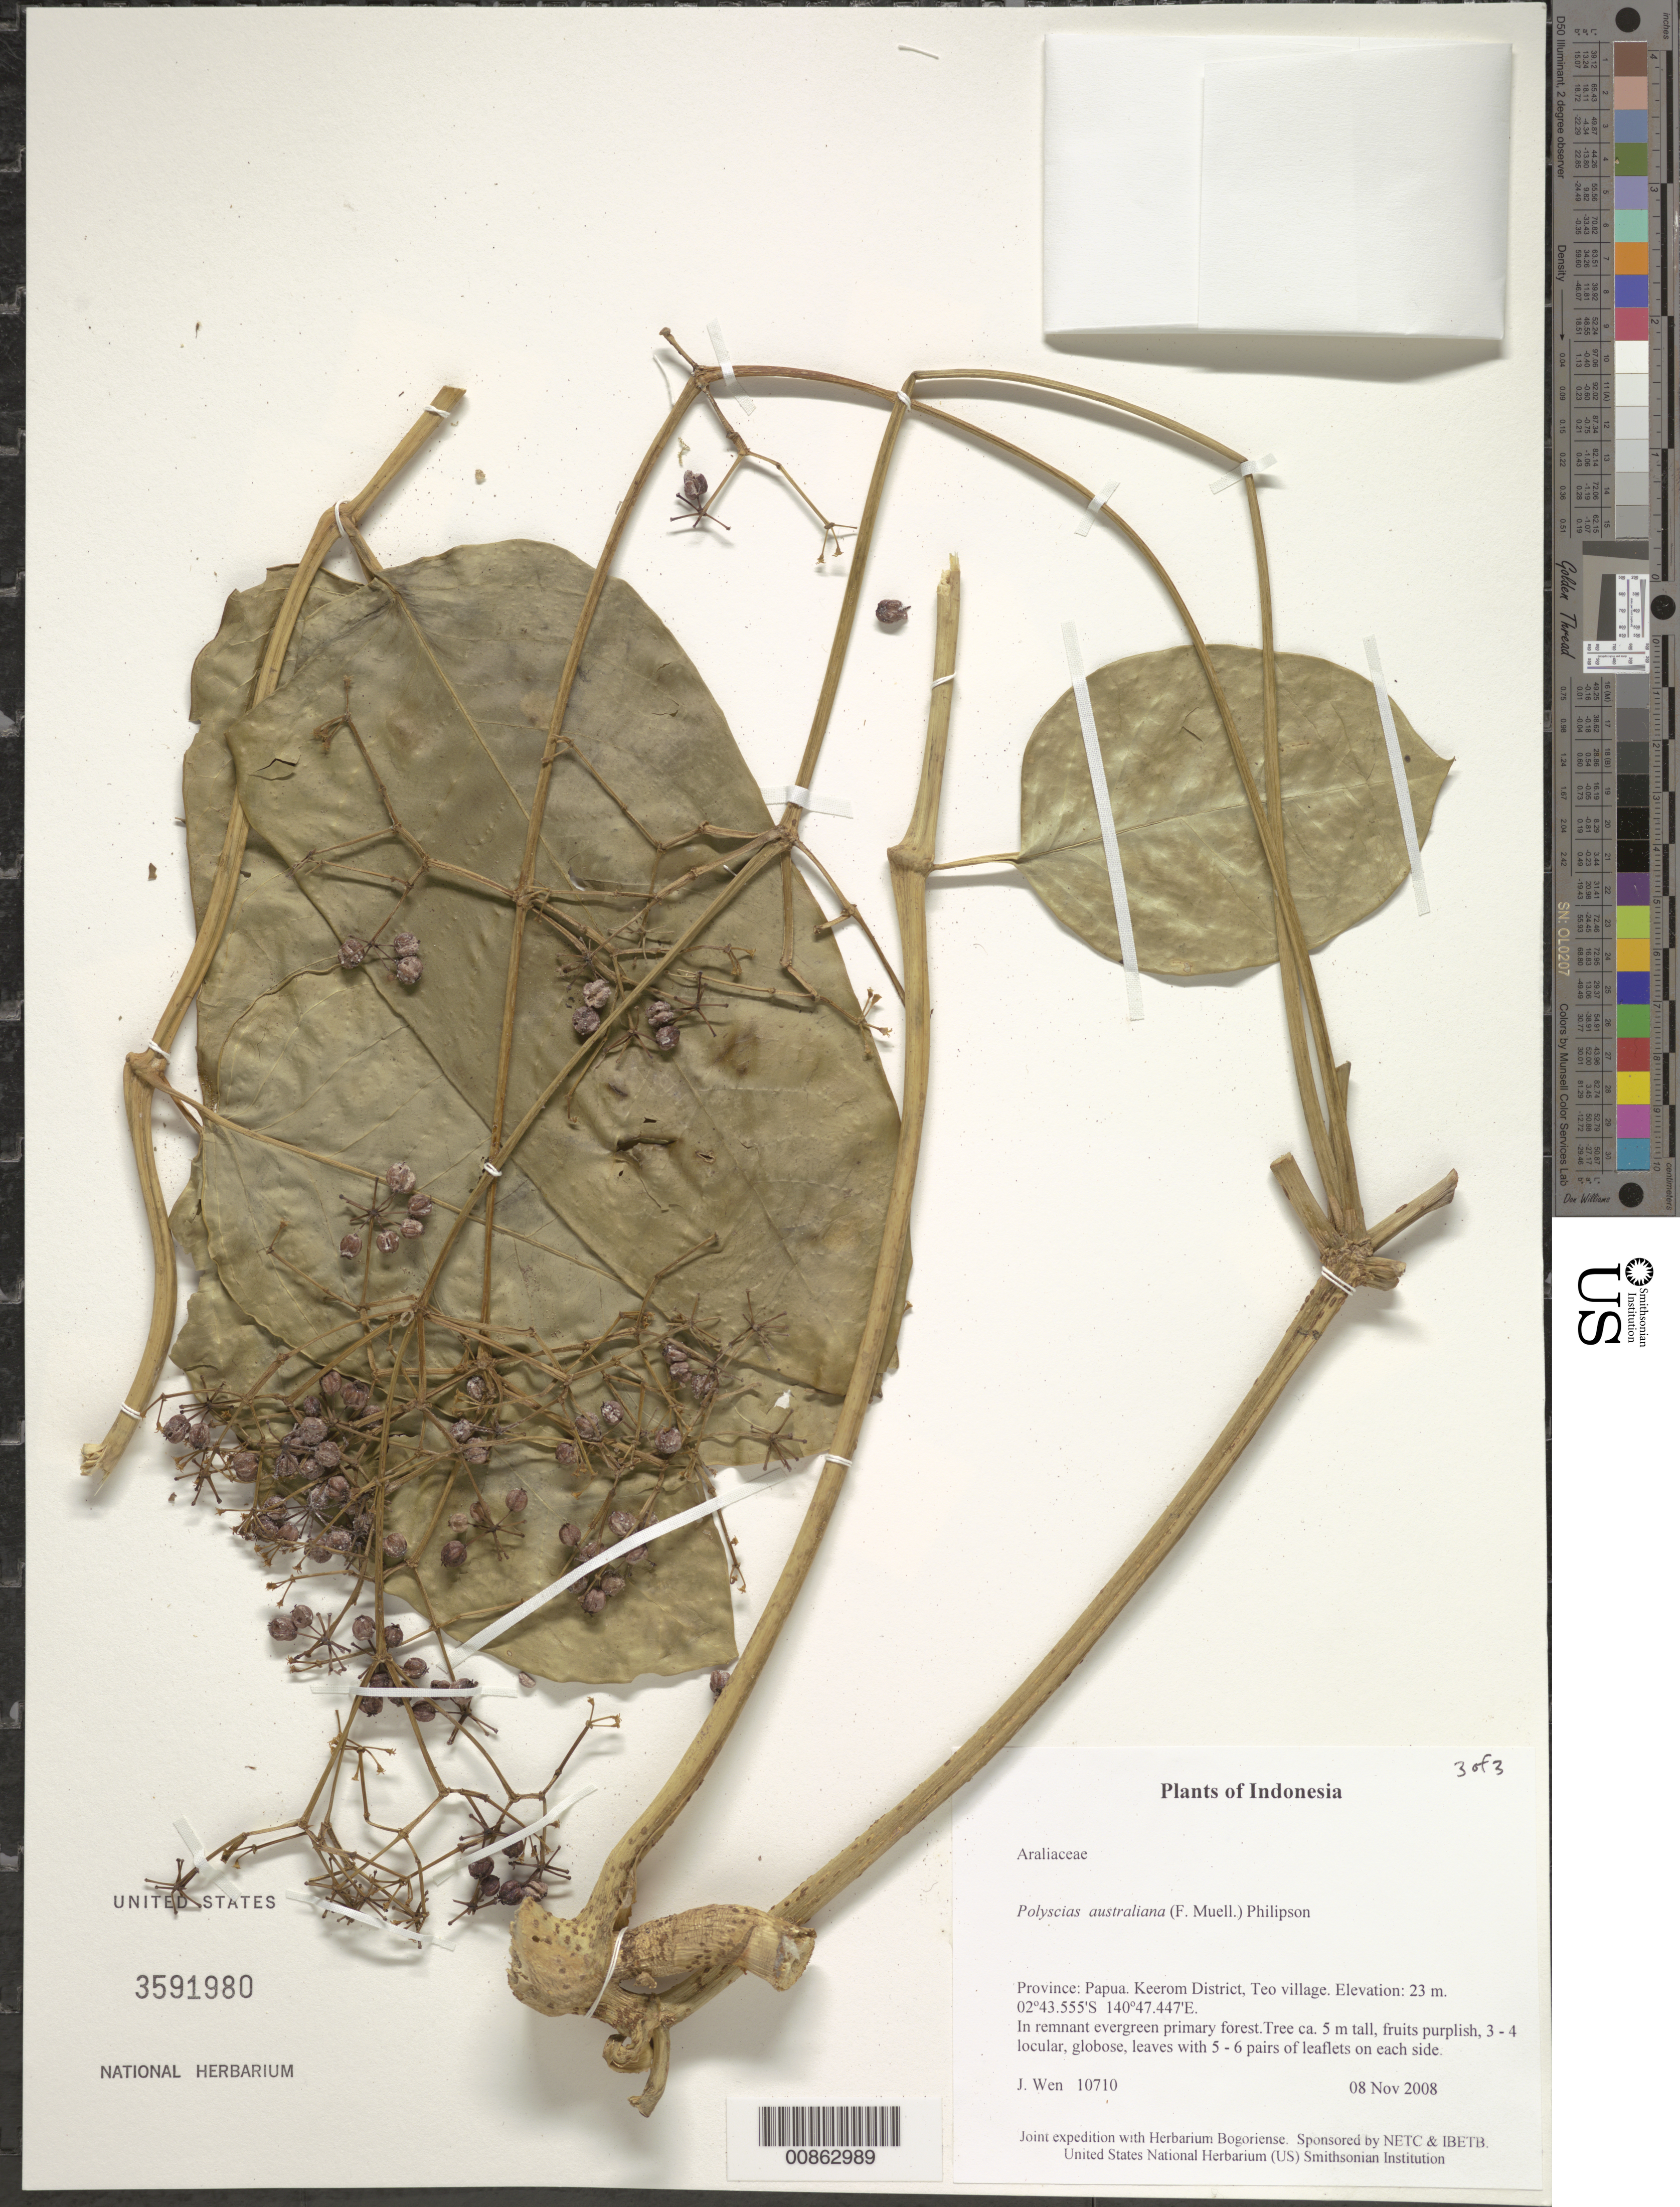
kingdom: Plantae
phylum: Tracheophyta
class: Magnoliopsida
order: Apiales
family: Araliaceae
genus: Polyscias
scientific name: Polyscias australiana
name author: (F. Muell.) Philipson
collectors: J. Wen, D. Potter & E. A. Widjaja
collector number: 10710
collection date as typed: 08 Nov 2008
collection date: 2008-11-08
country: Indonesia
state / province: Papua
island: New Guinea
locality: Keerom District, Teo village. Irian Barat.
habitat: In remnant evergreen primary forest.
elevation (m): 23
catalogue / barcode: US 3591980